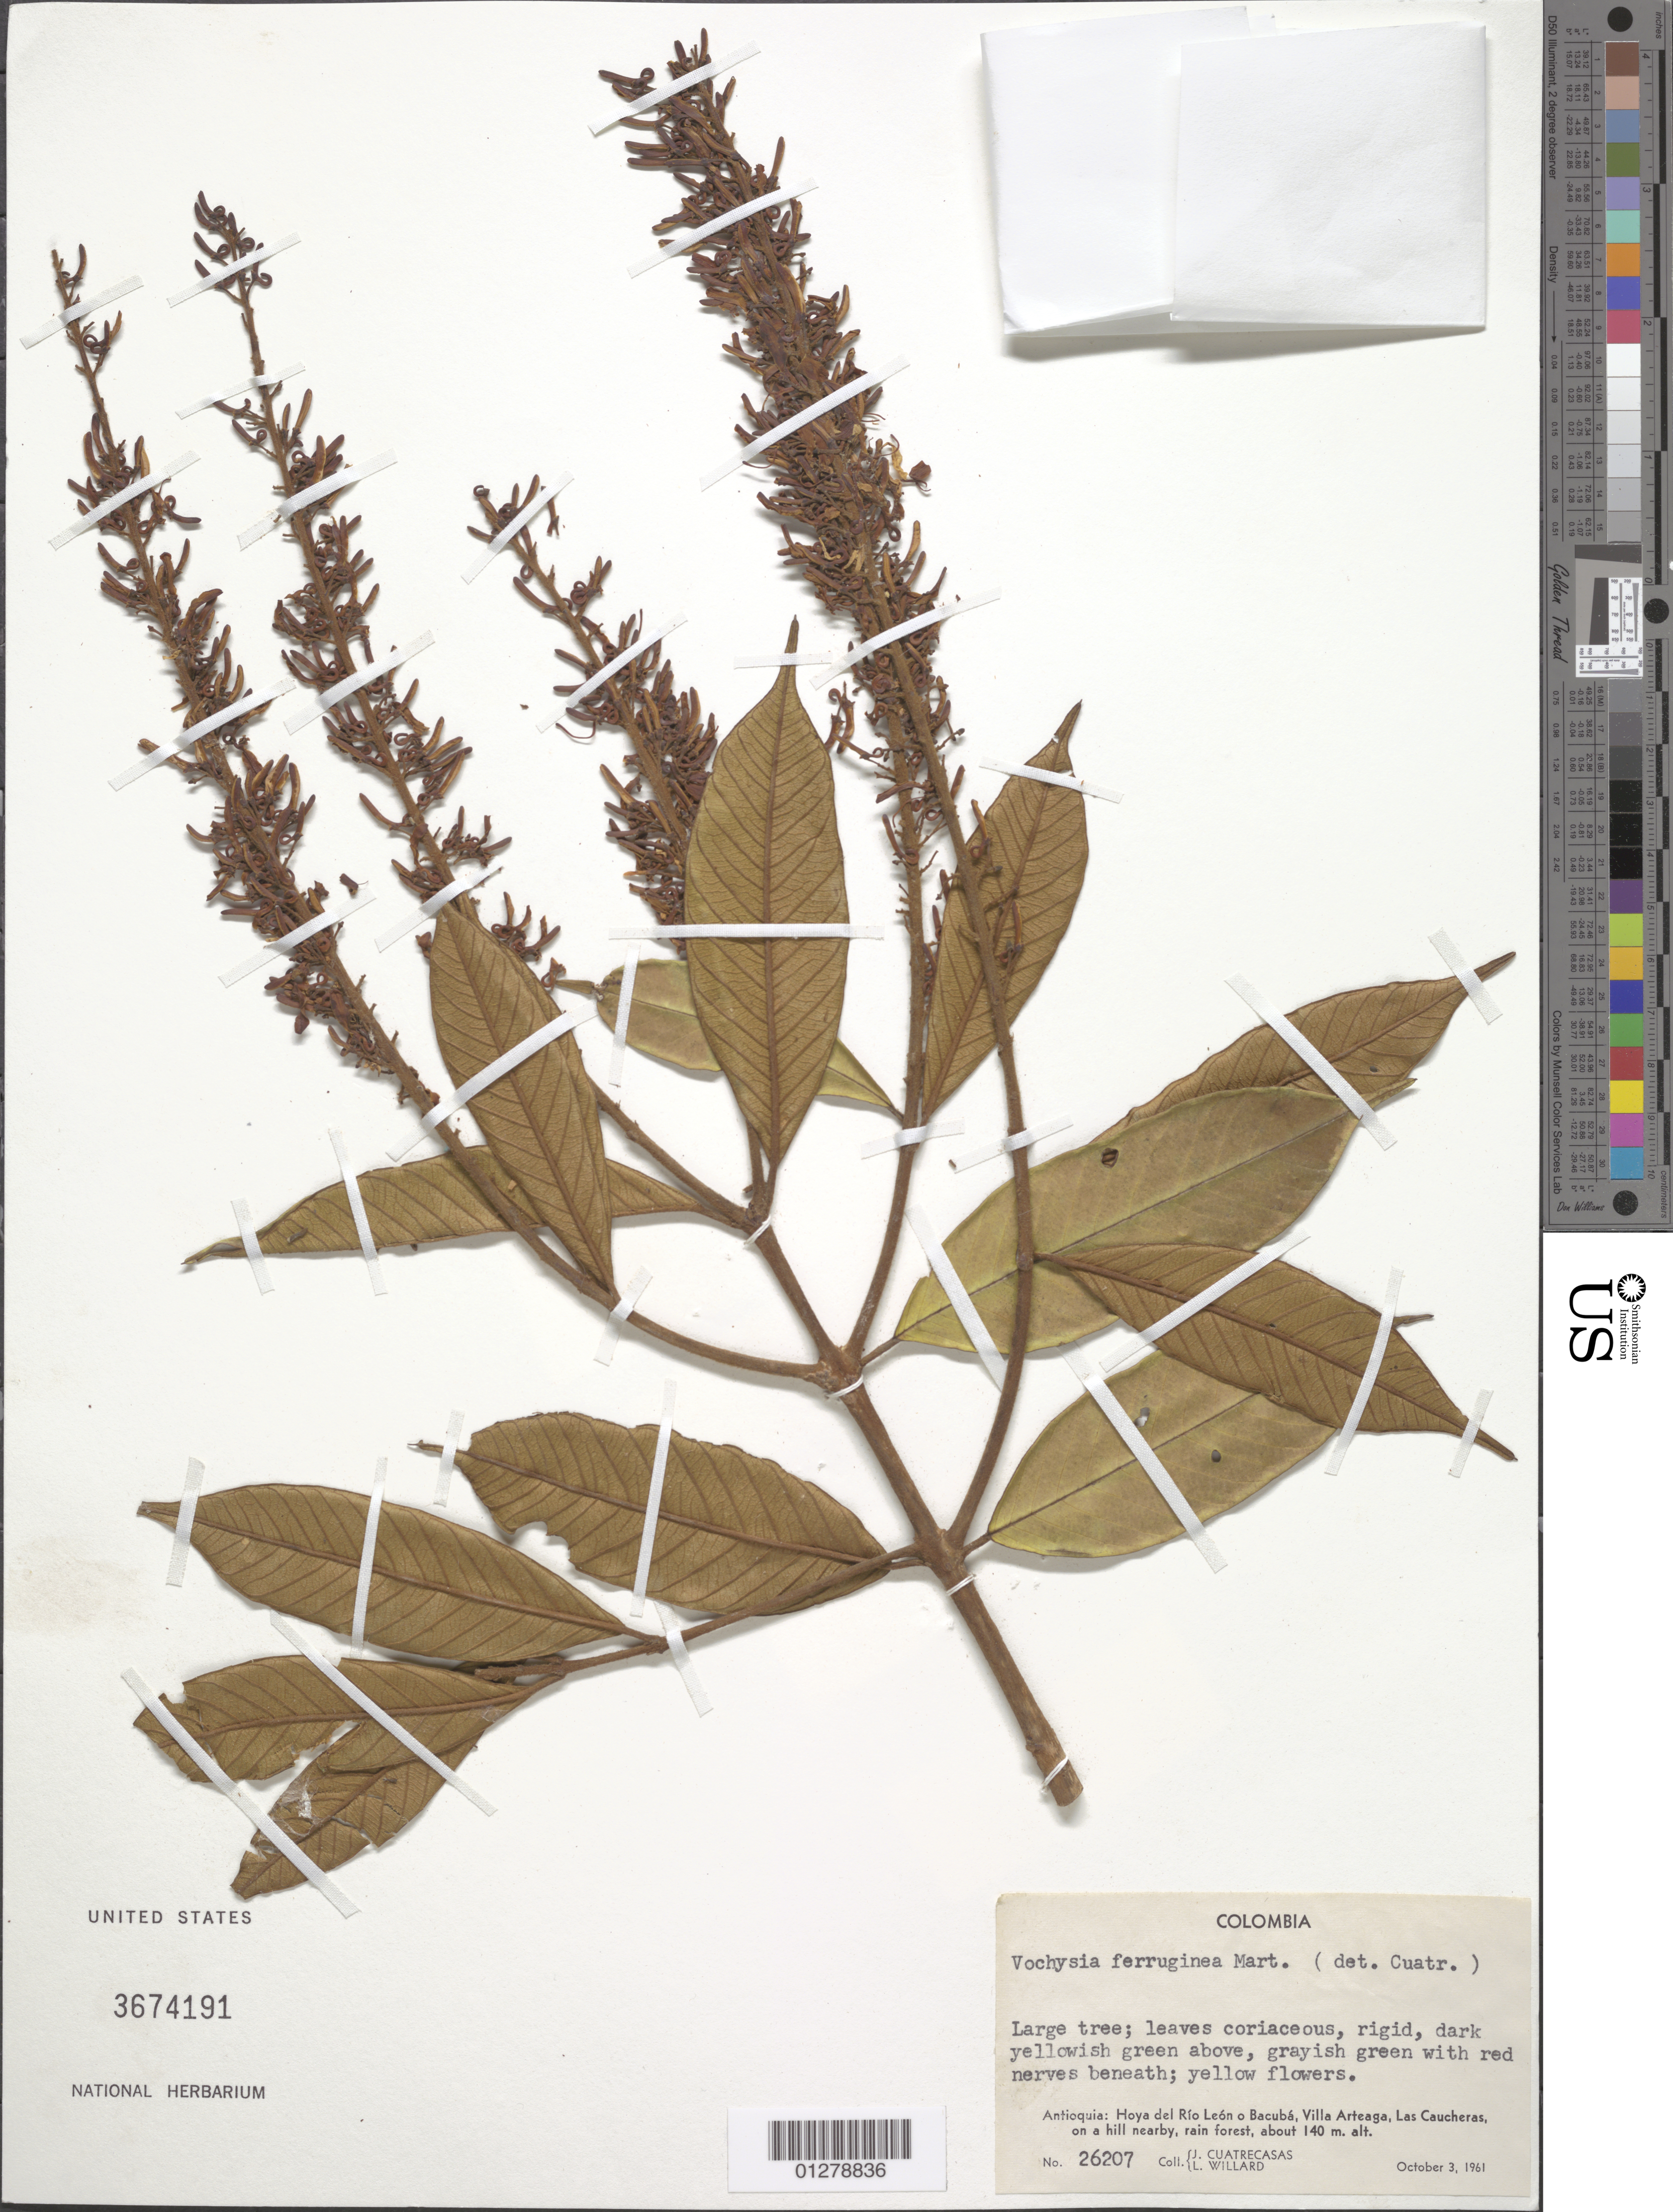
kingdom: Plantae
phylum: Tracheophyta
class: Magnoliopsida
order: Myrtales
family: Vochysiaceae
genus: Vochysia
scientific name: Vochysia ferruginea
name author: Mart.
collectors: J. Cuatrecasas & L. Willard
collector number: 26207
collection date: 1961-10-03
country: Colombia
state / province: Antioquiá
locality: Hoya del Rio Leon o Bacuba, Villa Arteaga, Las Caucheras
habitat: on a hill nearby, rain forest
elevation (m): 140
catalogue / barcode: US 3674191